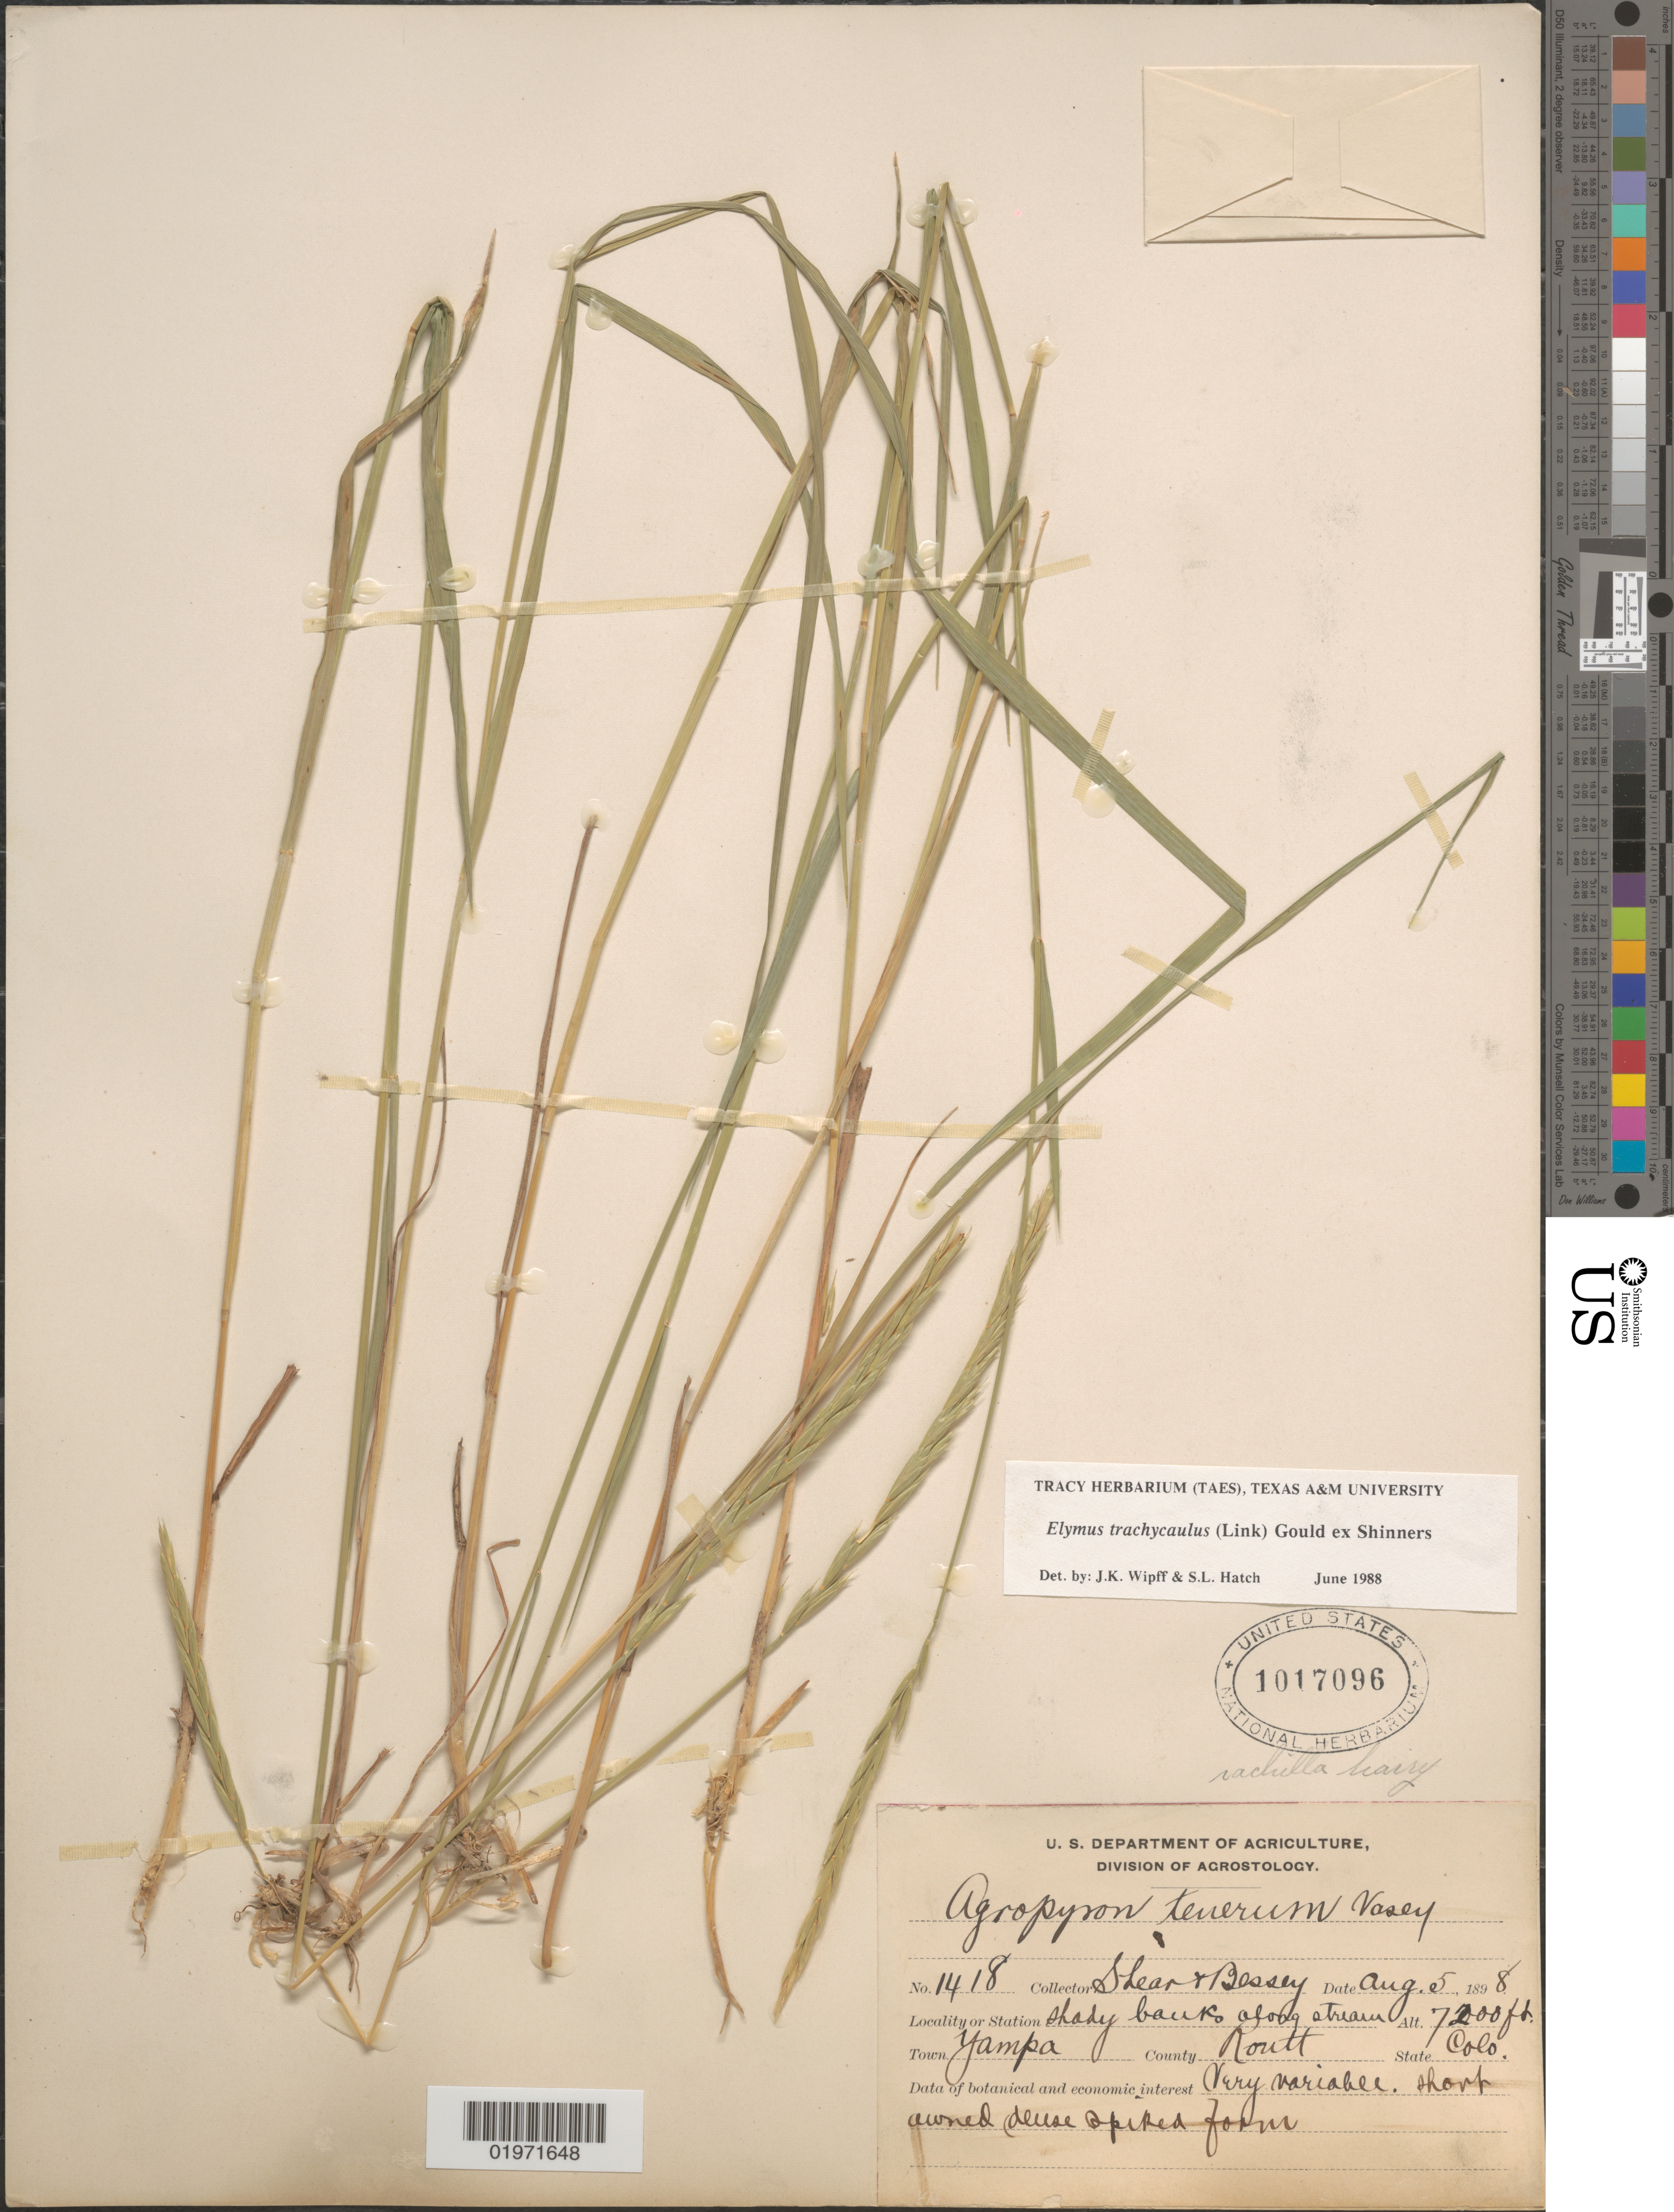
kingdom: Plantae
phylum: Tracheophyta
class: Liliopsida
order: Poales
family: Poaceae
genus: Elymus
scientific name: Elymus trachycaulus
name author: (Link) Gould ex Shinners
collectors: -- Shear & -. Bessey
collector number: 1418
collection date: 1898-08-05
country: United States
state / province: Colorado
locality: Town Yampa County Routt.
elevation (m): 2195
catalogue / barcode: US 1017096